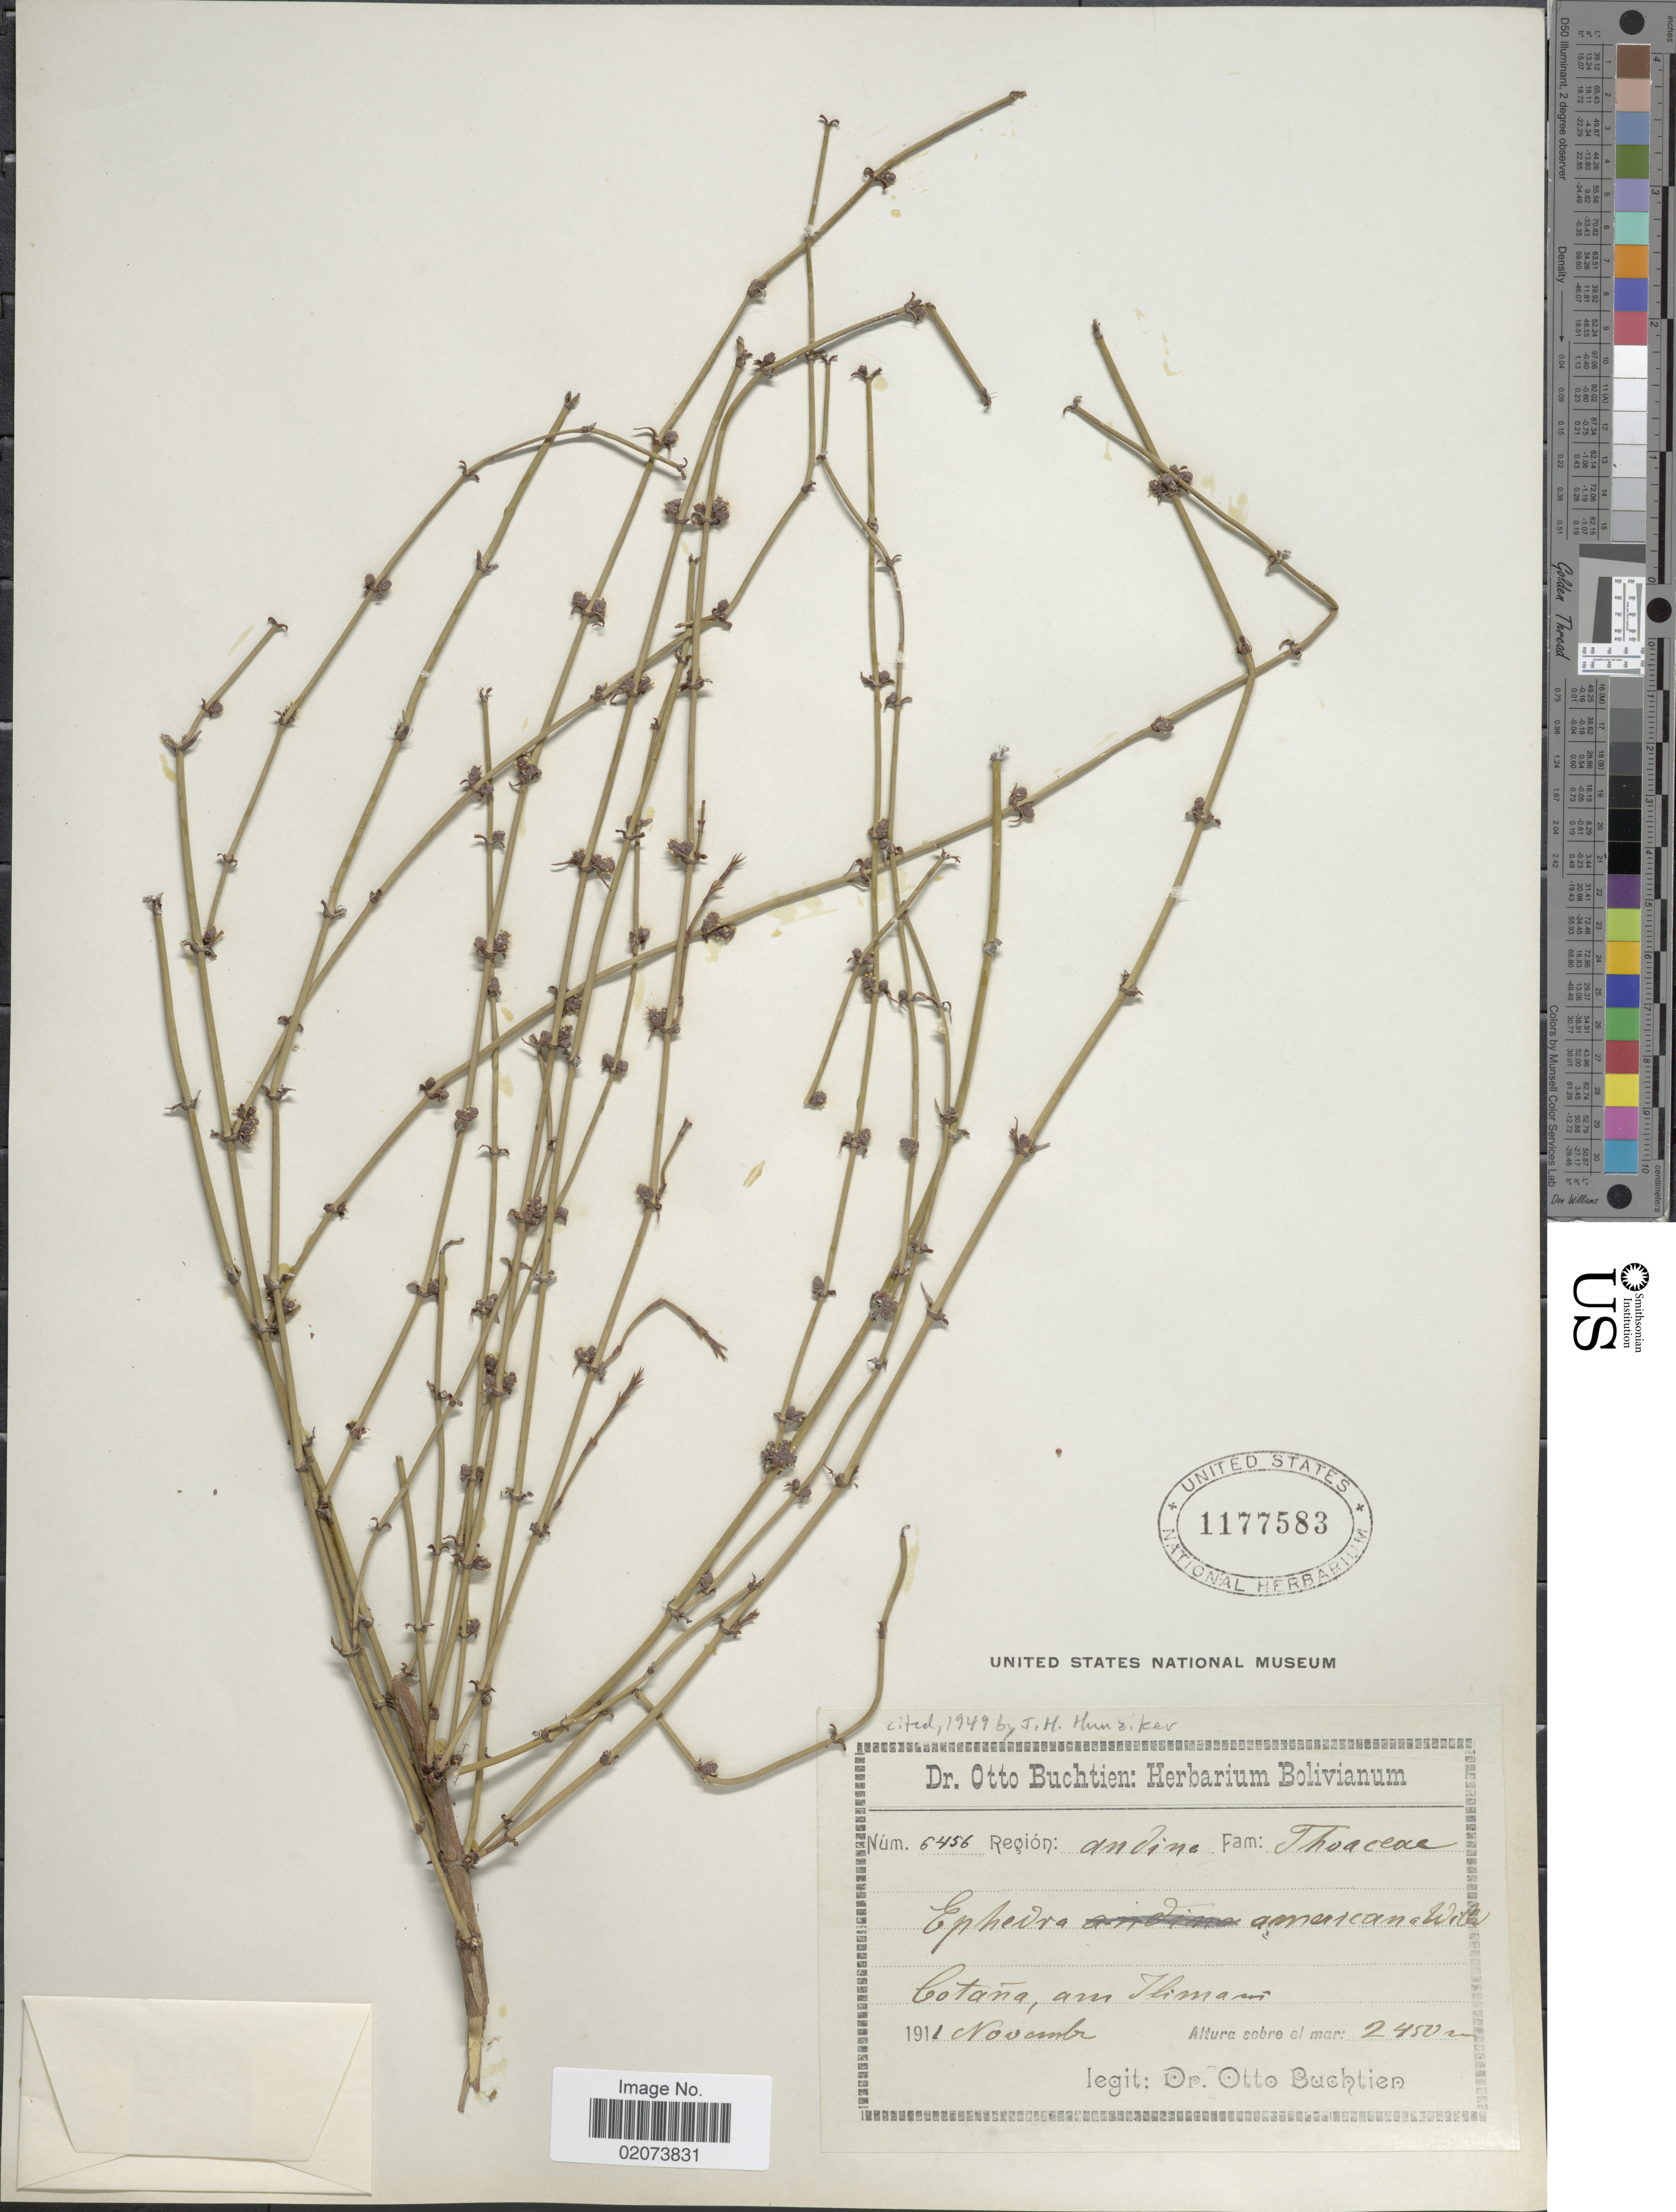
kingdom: Plantae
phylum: Tracheophyta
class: Gnetopsida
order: Ephedrales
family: Ephedraceae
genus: Ephedra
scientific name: Ephedra americana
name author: Humb. & Bonpl. ex Willd.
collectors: O. Buchtein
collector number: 6456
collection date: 1911-11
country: Bolivia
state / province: Potosi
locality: Cotaña, Illimani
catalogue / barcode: US 1177583